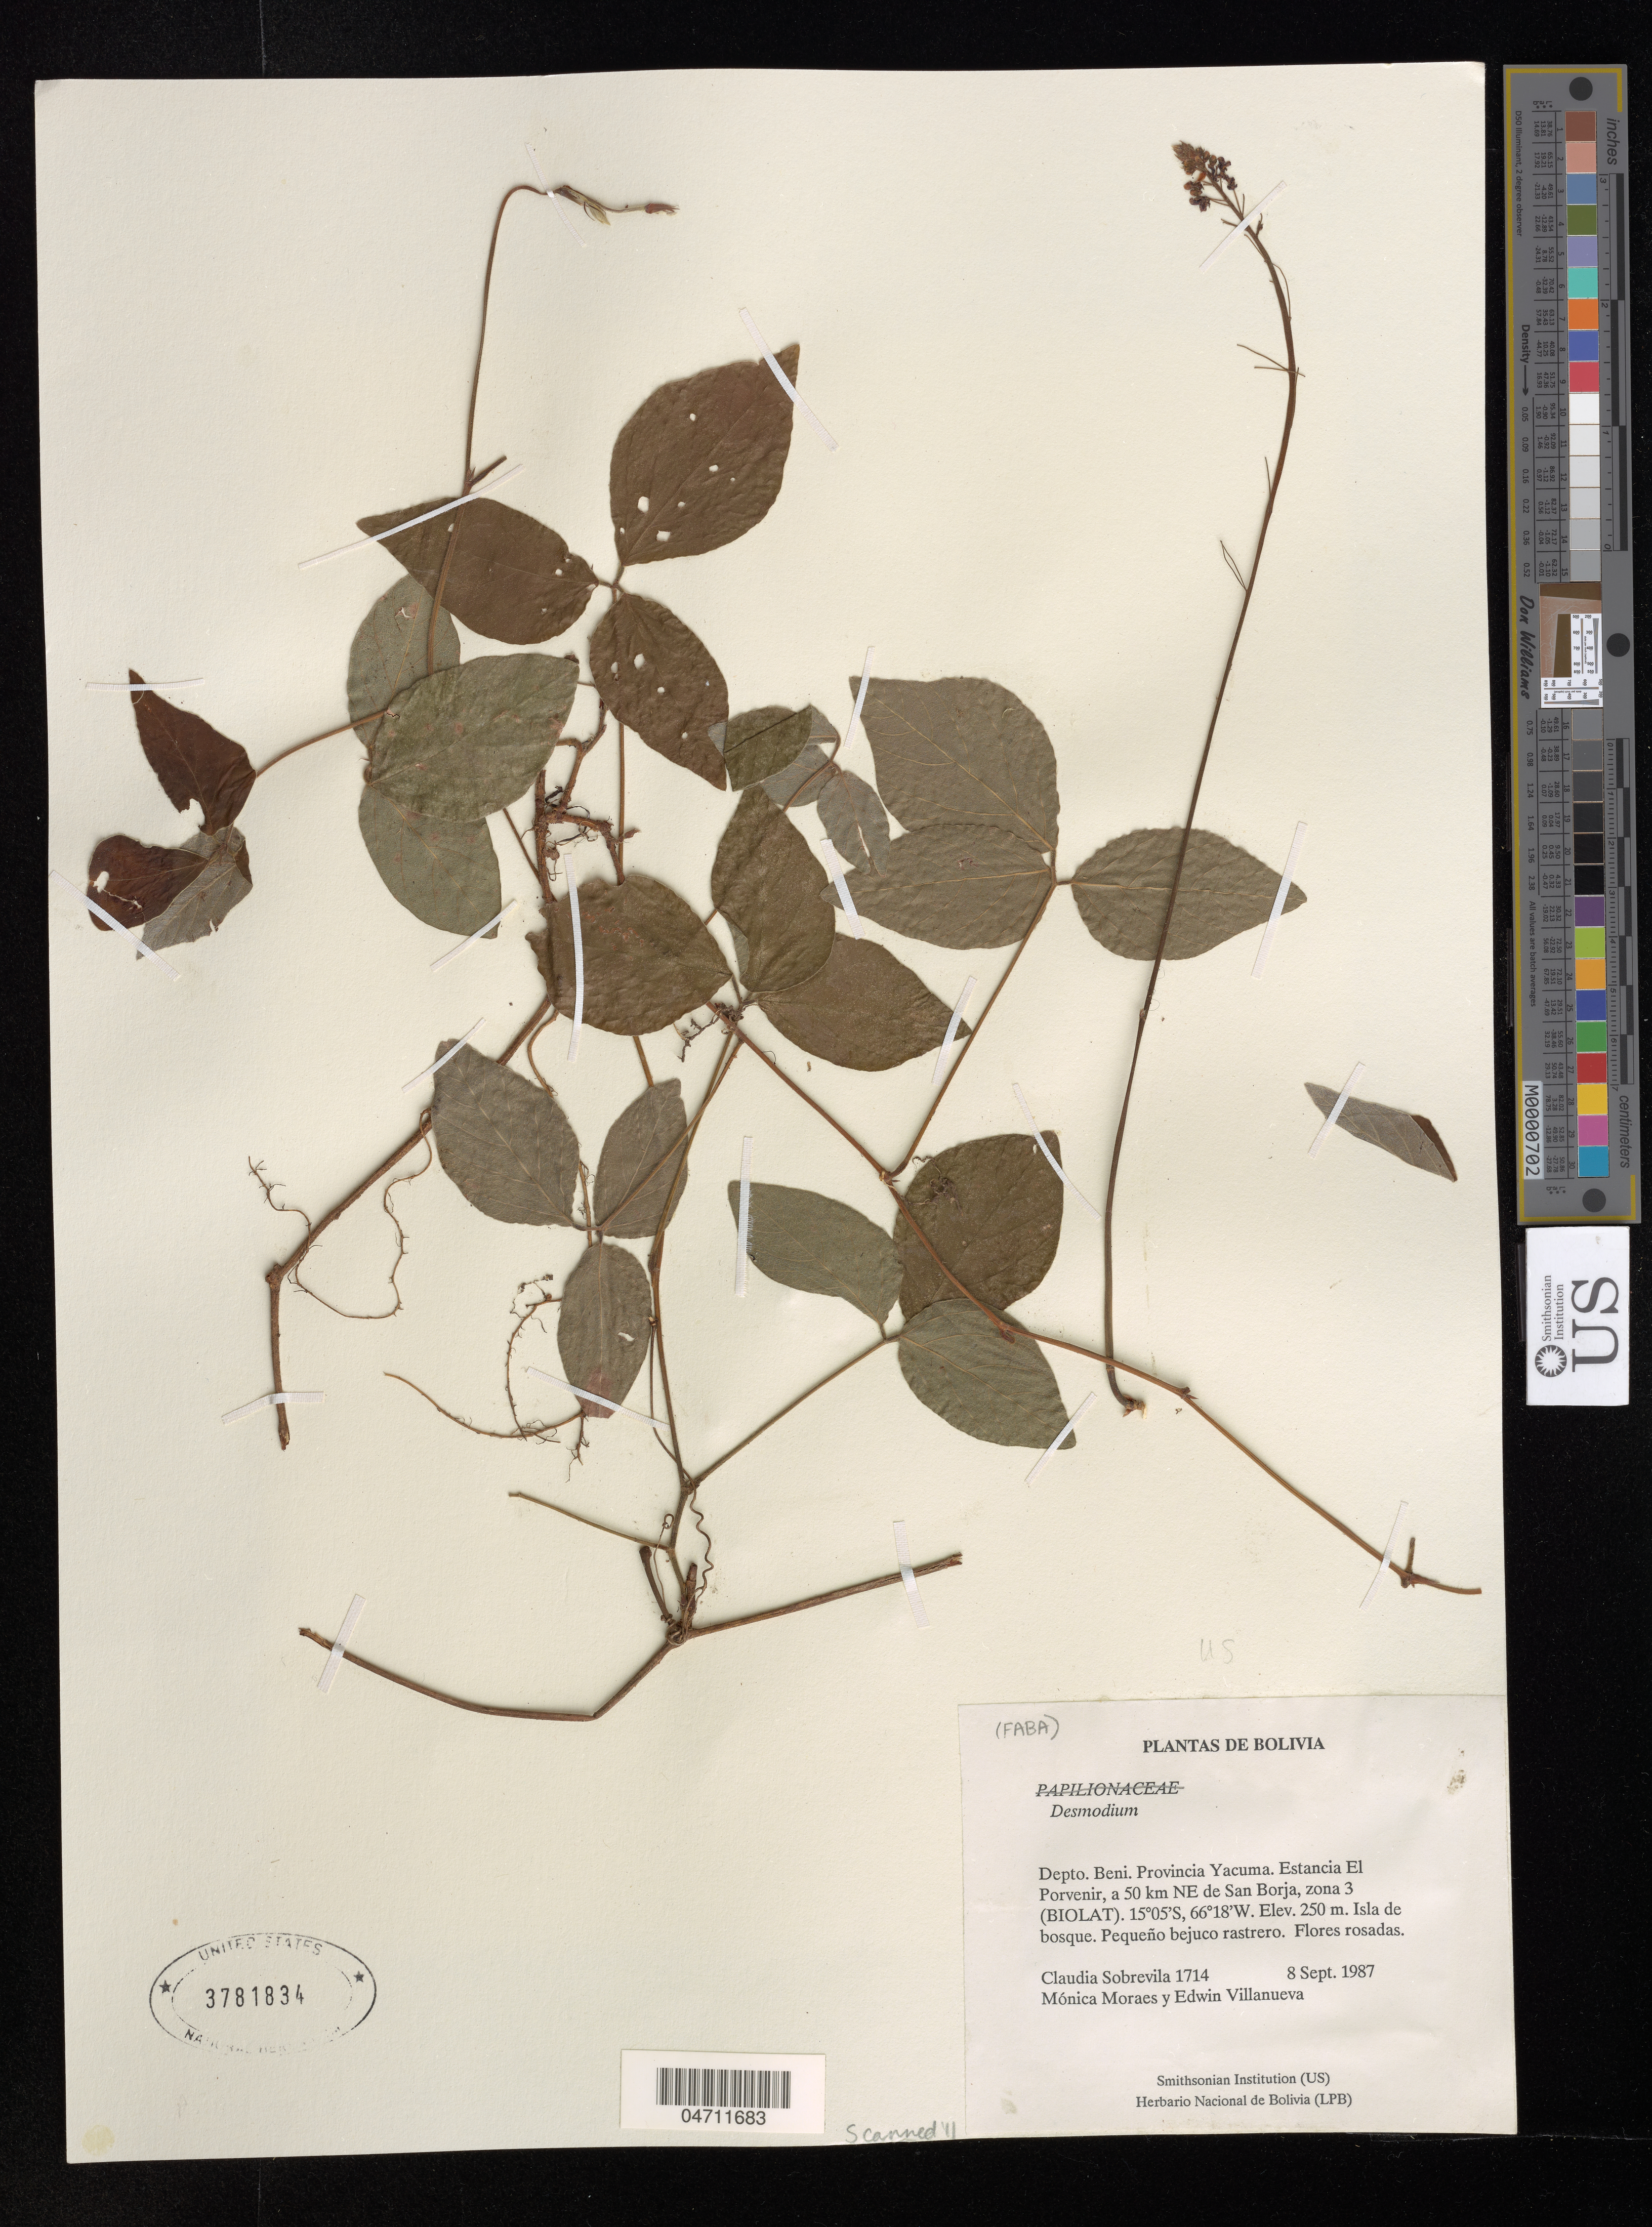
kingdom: Plantae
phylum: Tracheophyta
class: Magnoliopsida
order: Fabales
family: Fabaceae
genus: Desmodium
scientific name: Desmodium sp.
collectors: C. Sobrevila, M. Moraes R. & E. Villanueva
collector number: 1714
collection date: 1987-09-08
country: Bolivia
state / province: Beni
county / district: Yacuma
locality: Estancia El Porvenir. a 50 km NE de San Borja, zona 3 (BIOLAT)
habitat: Isla de bosque.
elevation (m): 250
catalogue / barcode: US 3781834